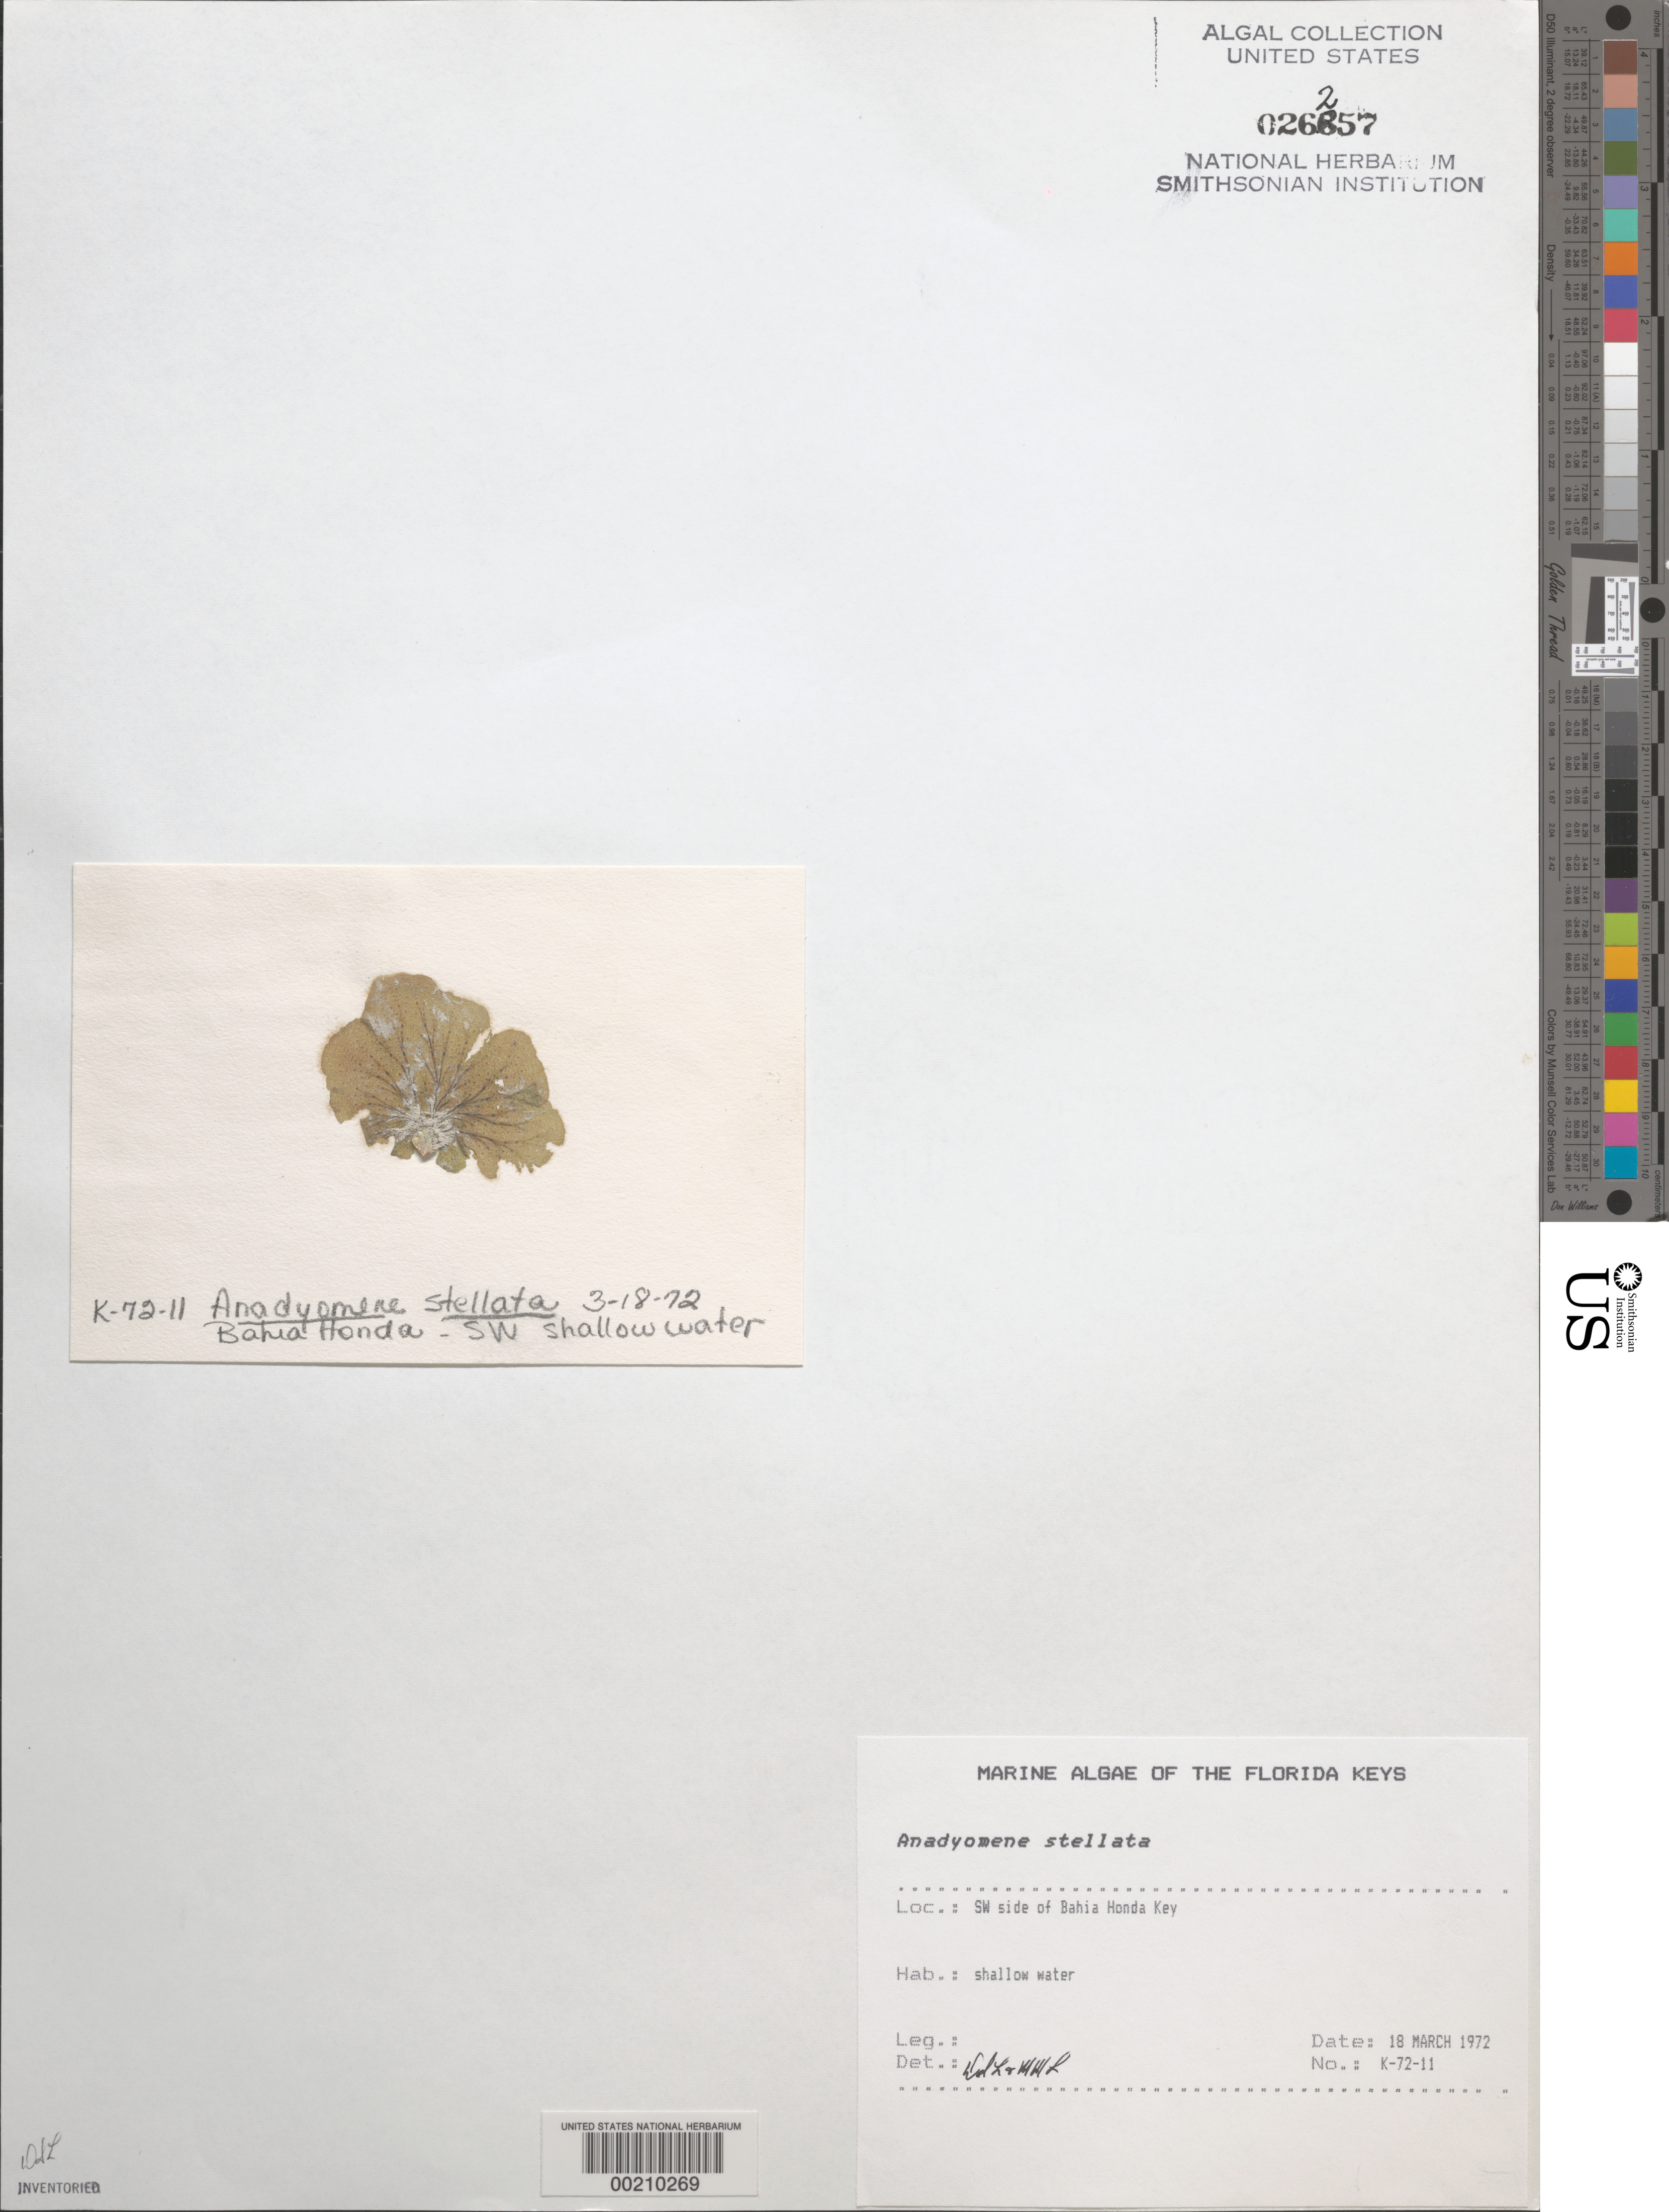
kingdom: Plantae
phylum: Chlorophyta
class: Ulvophyceae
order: Cladophorales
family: Anadyomenaceae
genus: Anadyomene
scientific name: Anadyomene stellata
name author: (Wulfen) C. Agardh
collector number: K-72-11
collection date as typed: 18 Mar 1972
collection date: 1972-03-18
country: United States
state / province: Florida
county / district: Monroe County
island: Bahia Honda Key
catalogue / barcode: US 26257